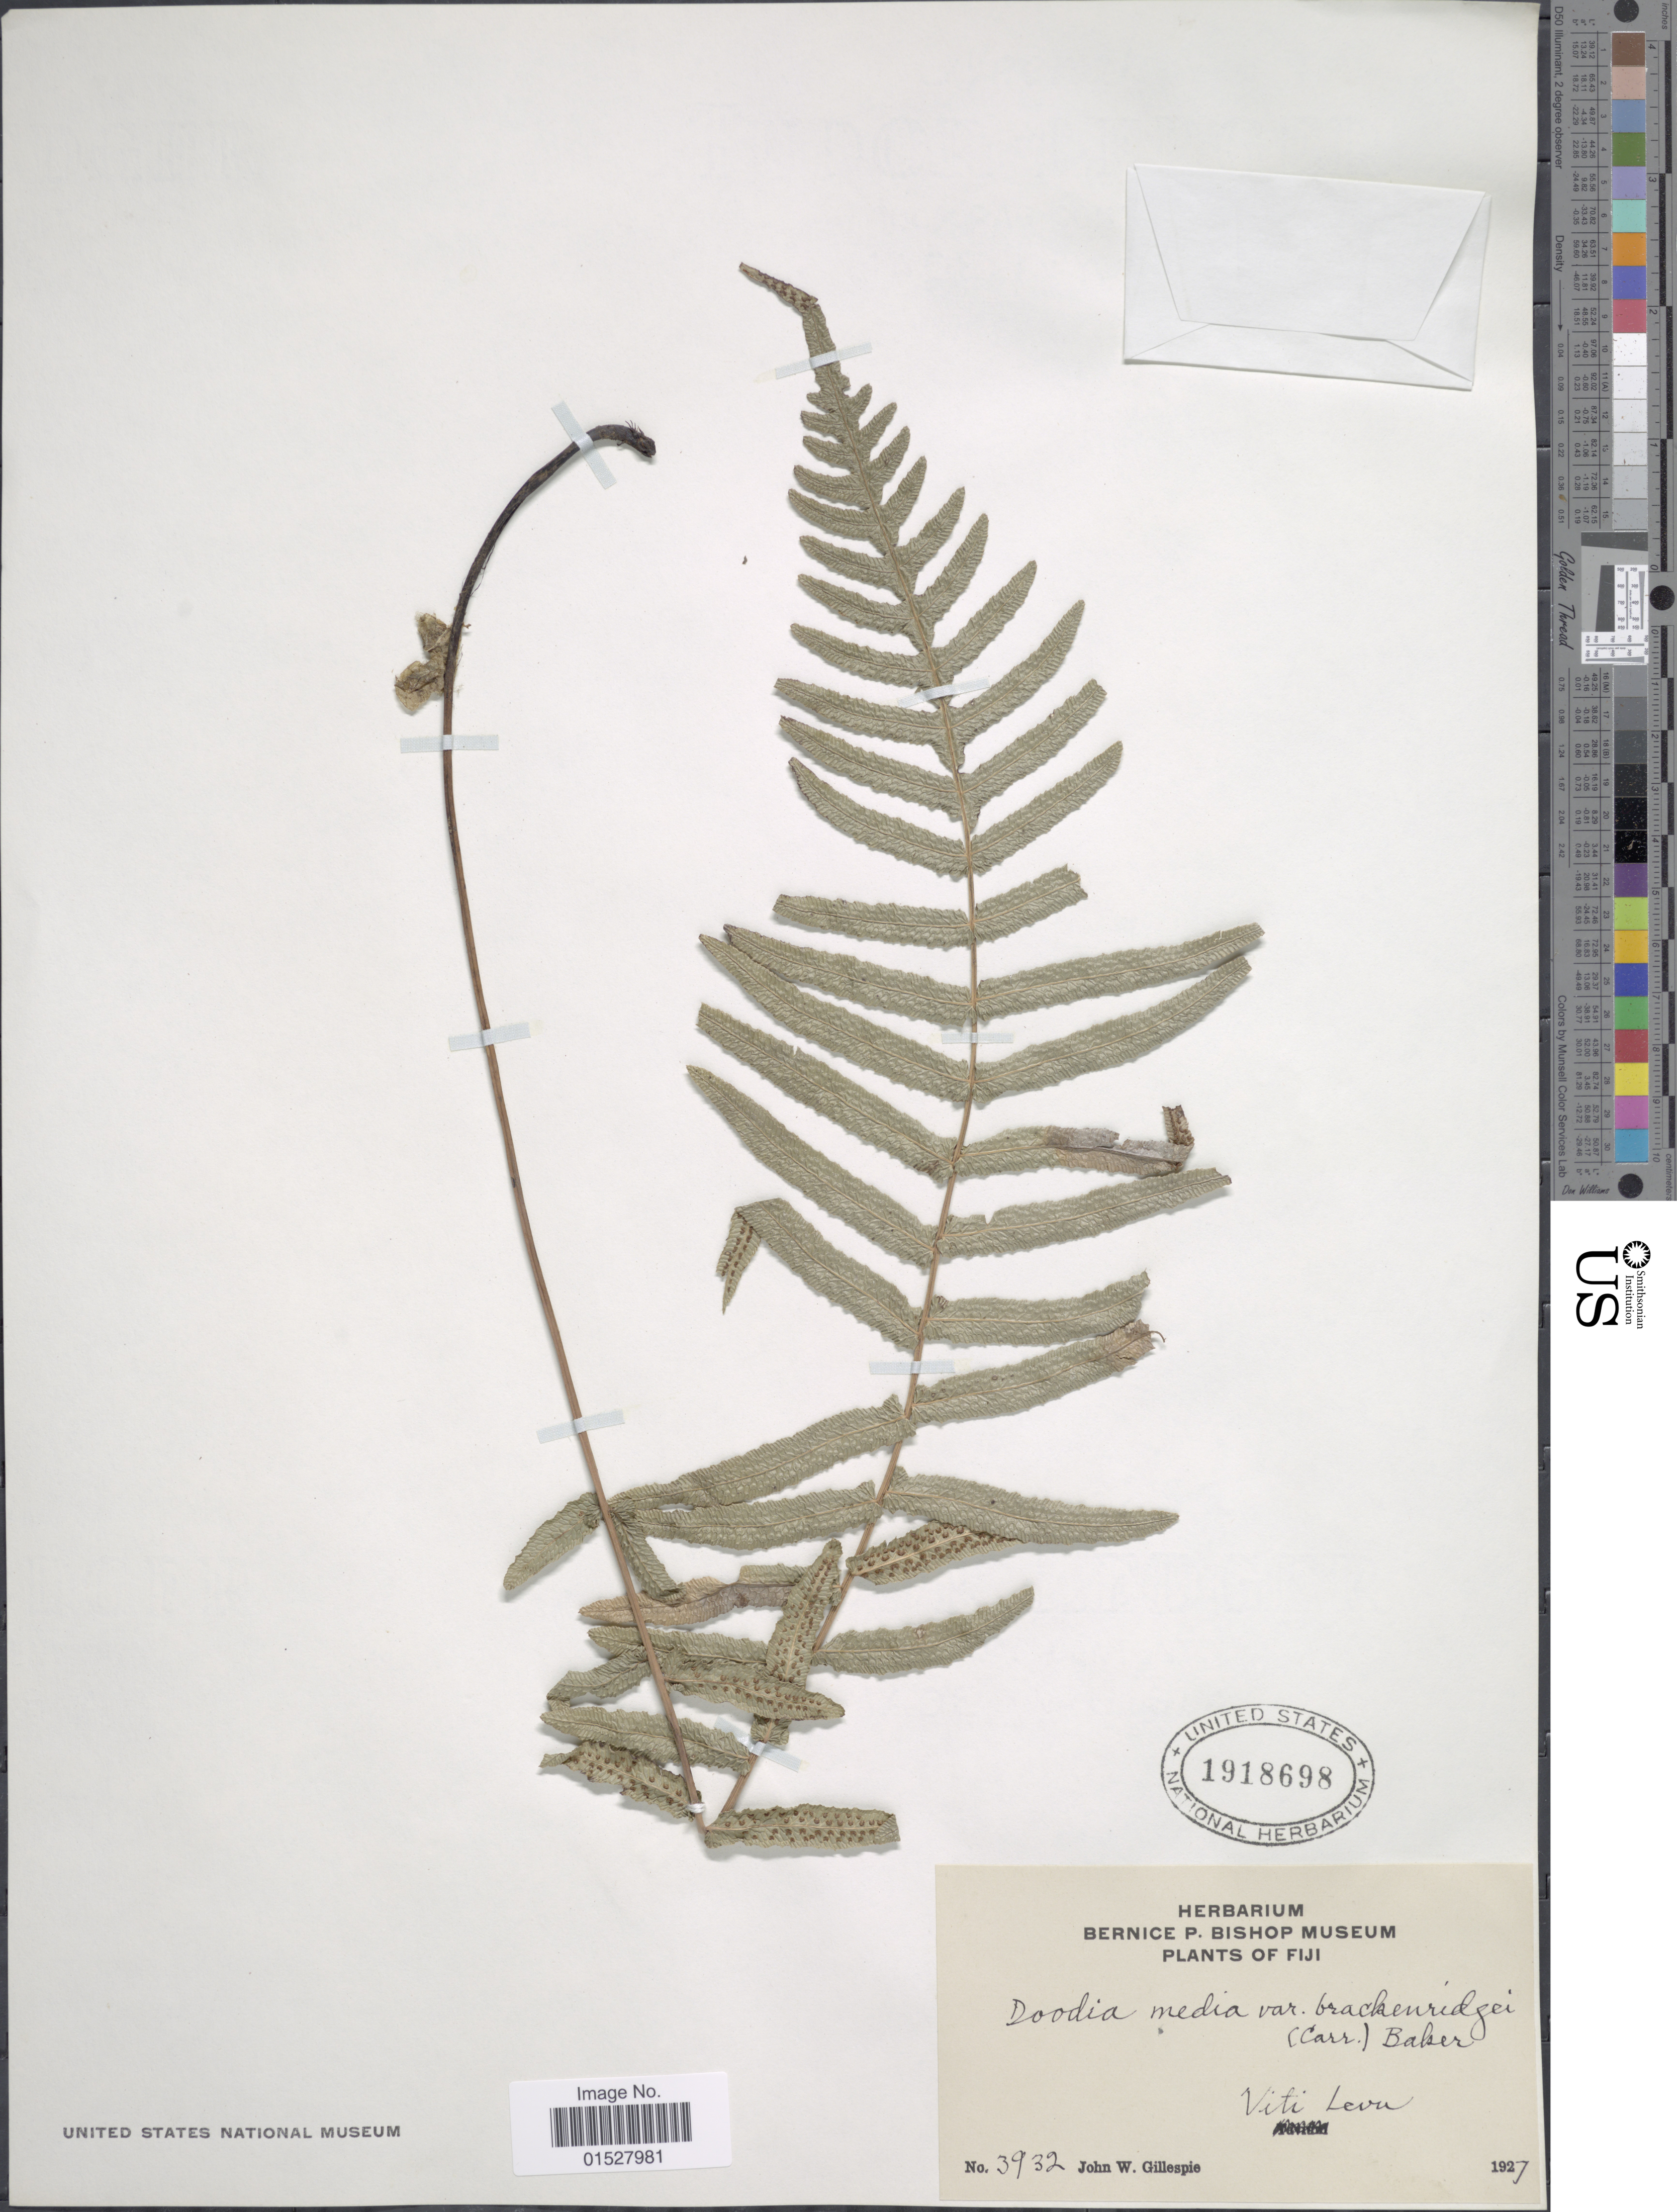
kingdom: Plantae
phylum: Tracheophyta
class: Polypodiopsida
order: Polypodiales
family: Blechnaceae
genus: Blechnum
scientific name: Blechnum medium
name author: (R. Br.) Christenh.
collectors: J. W. Gillespie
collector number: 3932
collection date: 1927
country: Fiji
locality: Viti Levu.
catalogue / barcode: US 1918698